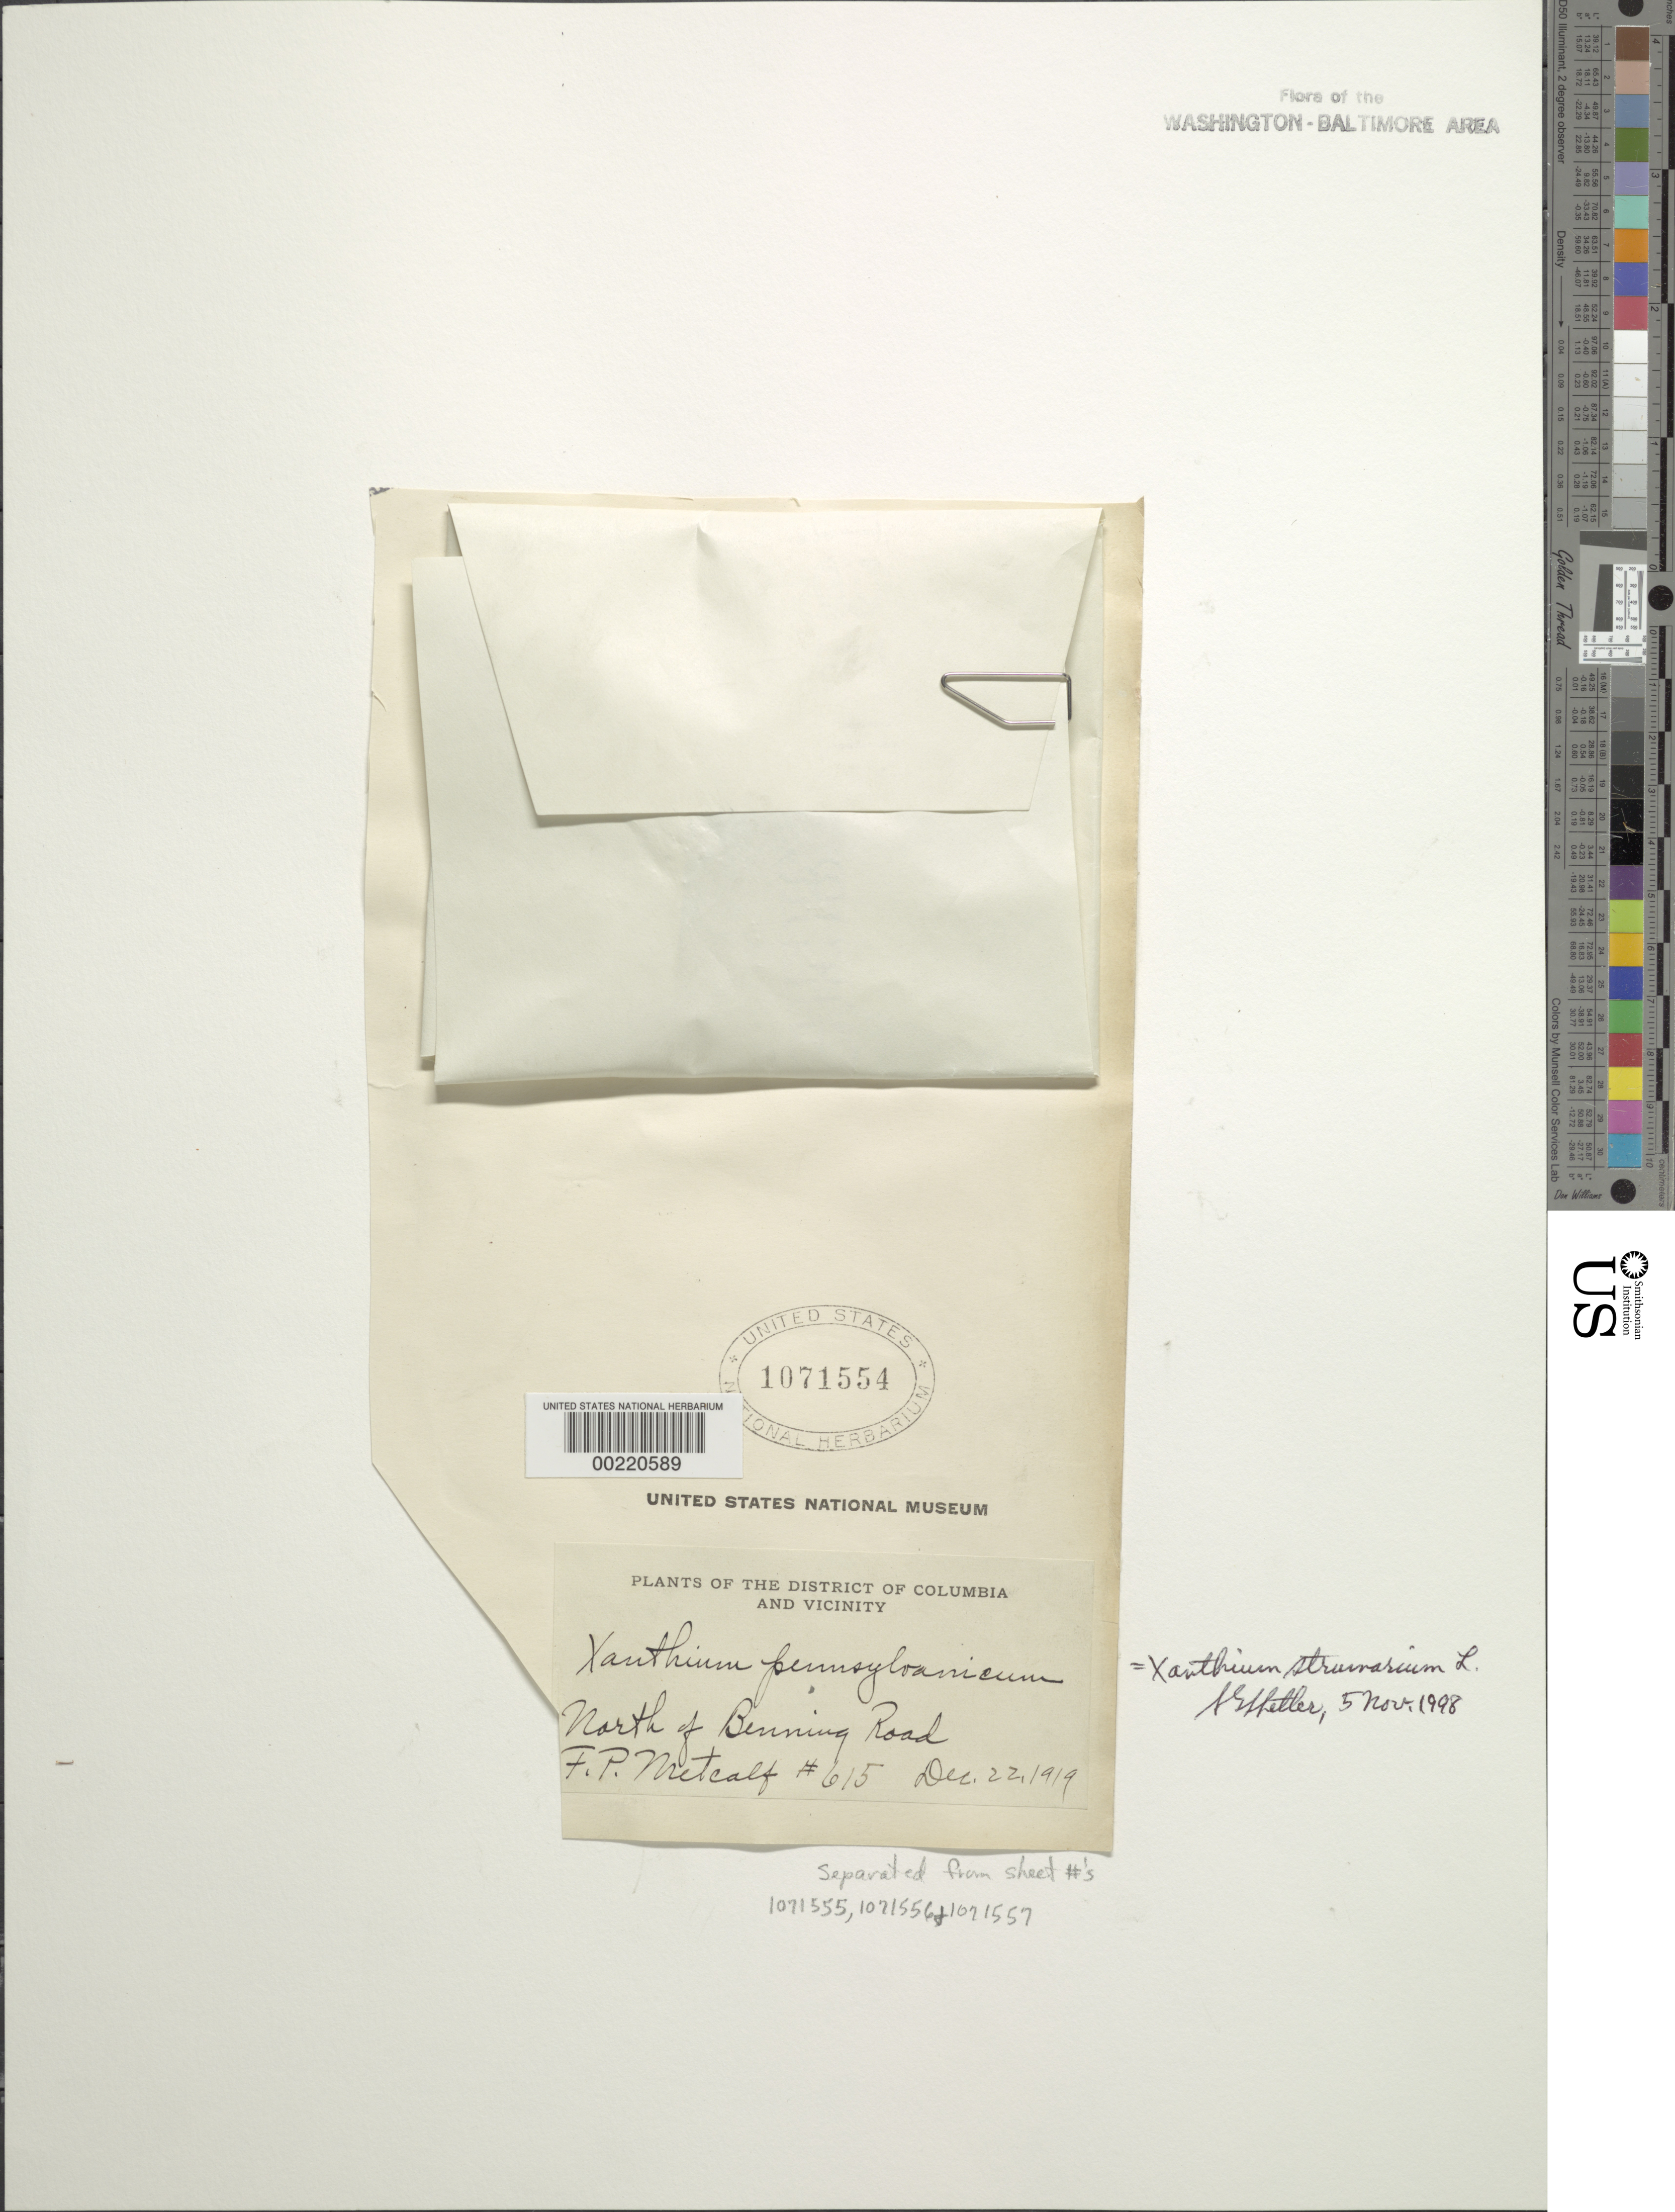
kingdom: Plantae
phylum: Tracheophyta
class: Magnoliopsida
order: Asterales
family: Asteraceae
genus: Xanthium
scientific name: Xanthium strumarium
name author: L.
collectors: F. P. Metcalf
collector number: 615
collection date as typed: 22 Dec 1919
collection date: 1919-12-22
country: United States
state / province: District of Columbia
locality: North of Bennings Road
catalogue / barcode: US 1071554